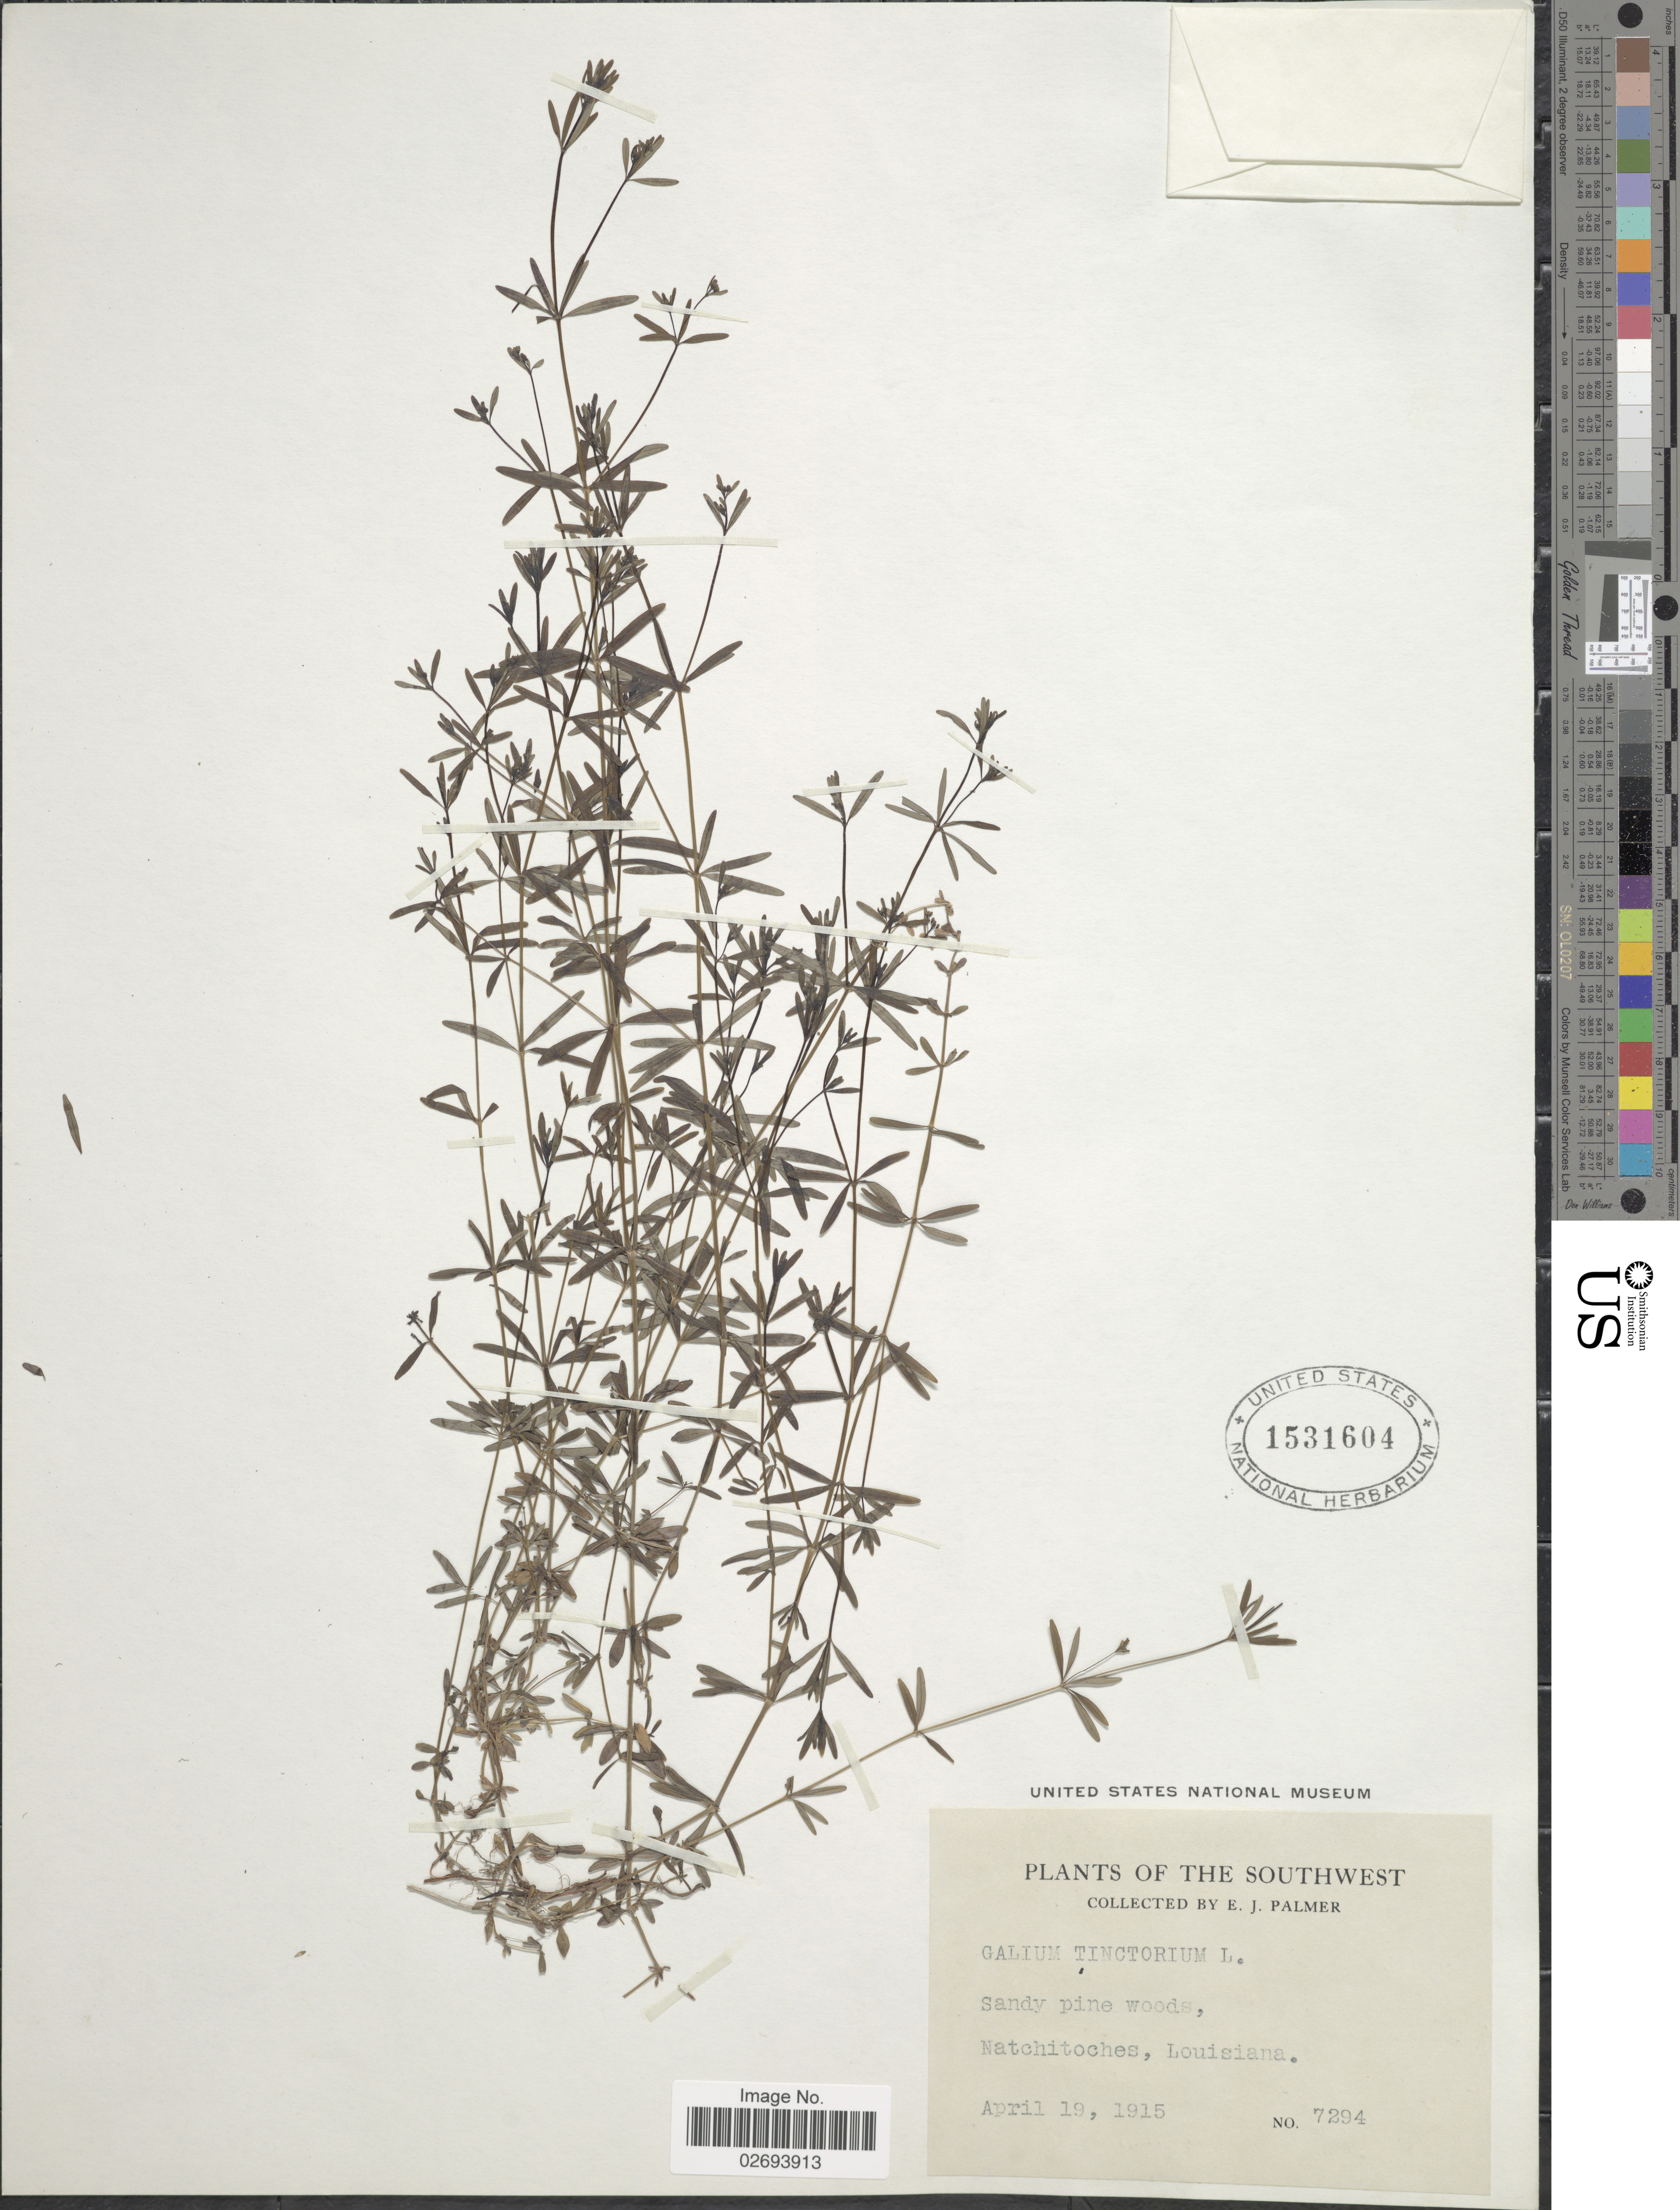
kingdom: Plantae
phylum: Tracheophyta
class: Magnoliopsida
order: Gentianales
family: Rubiaceae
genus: Galium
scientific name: Galium tinctorium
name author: (L.) Scop.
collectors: E. J. Palmer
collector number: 7294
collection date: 1915-04-19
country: United States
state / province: Louisiana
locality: Southwest. Sandy pine woods, Natchitoches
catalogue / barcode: US 1531604